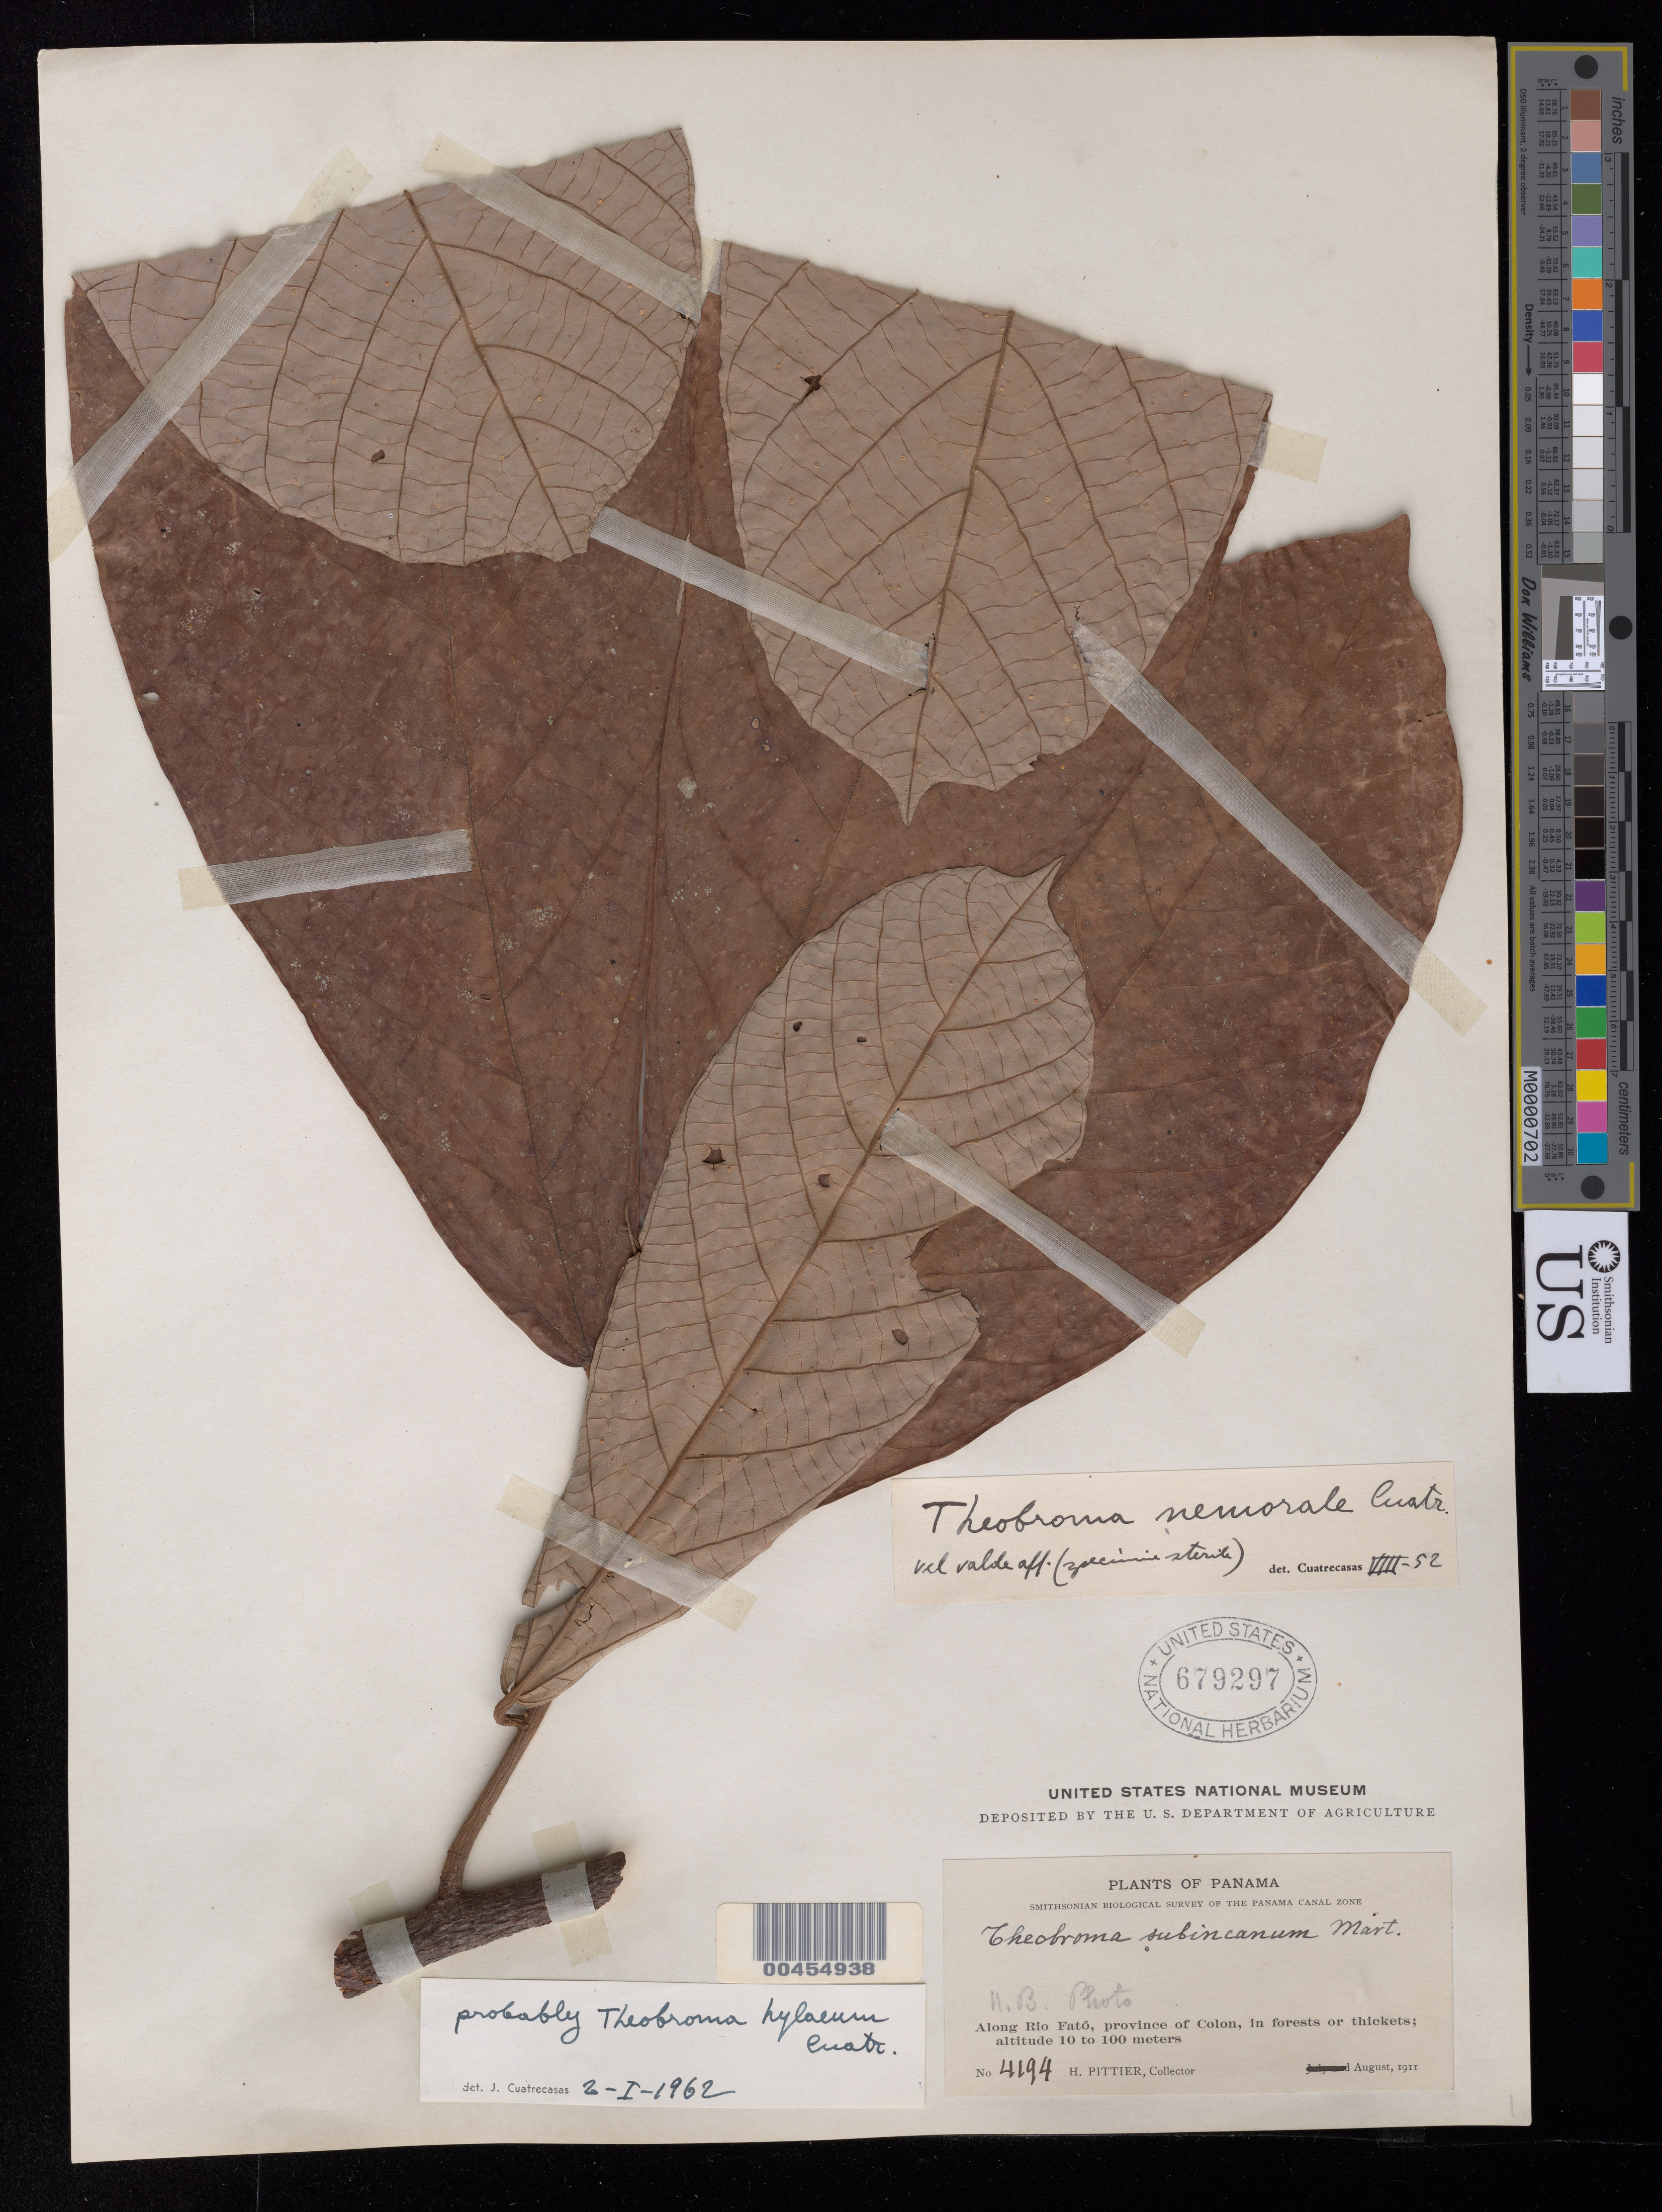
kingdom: Plantae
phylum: Tracheophyta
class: Magnoliopsida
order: Malvales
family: Malvaceae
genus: Theobroma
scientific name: Theobroma sp.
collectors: H. F. Pittier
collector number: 4194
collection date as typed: Aug 1911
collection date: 1911-08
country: Panama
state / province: Colón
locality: Along Rio Fató, province of Colon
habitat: forests or thickets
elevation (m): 10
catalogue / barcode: US 679297